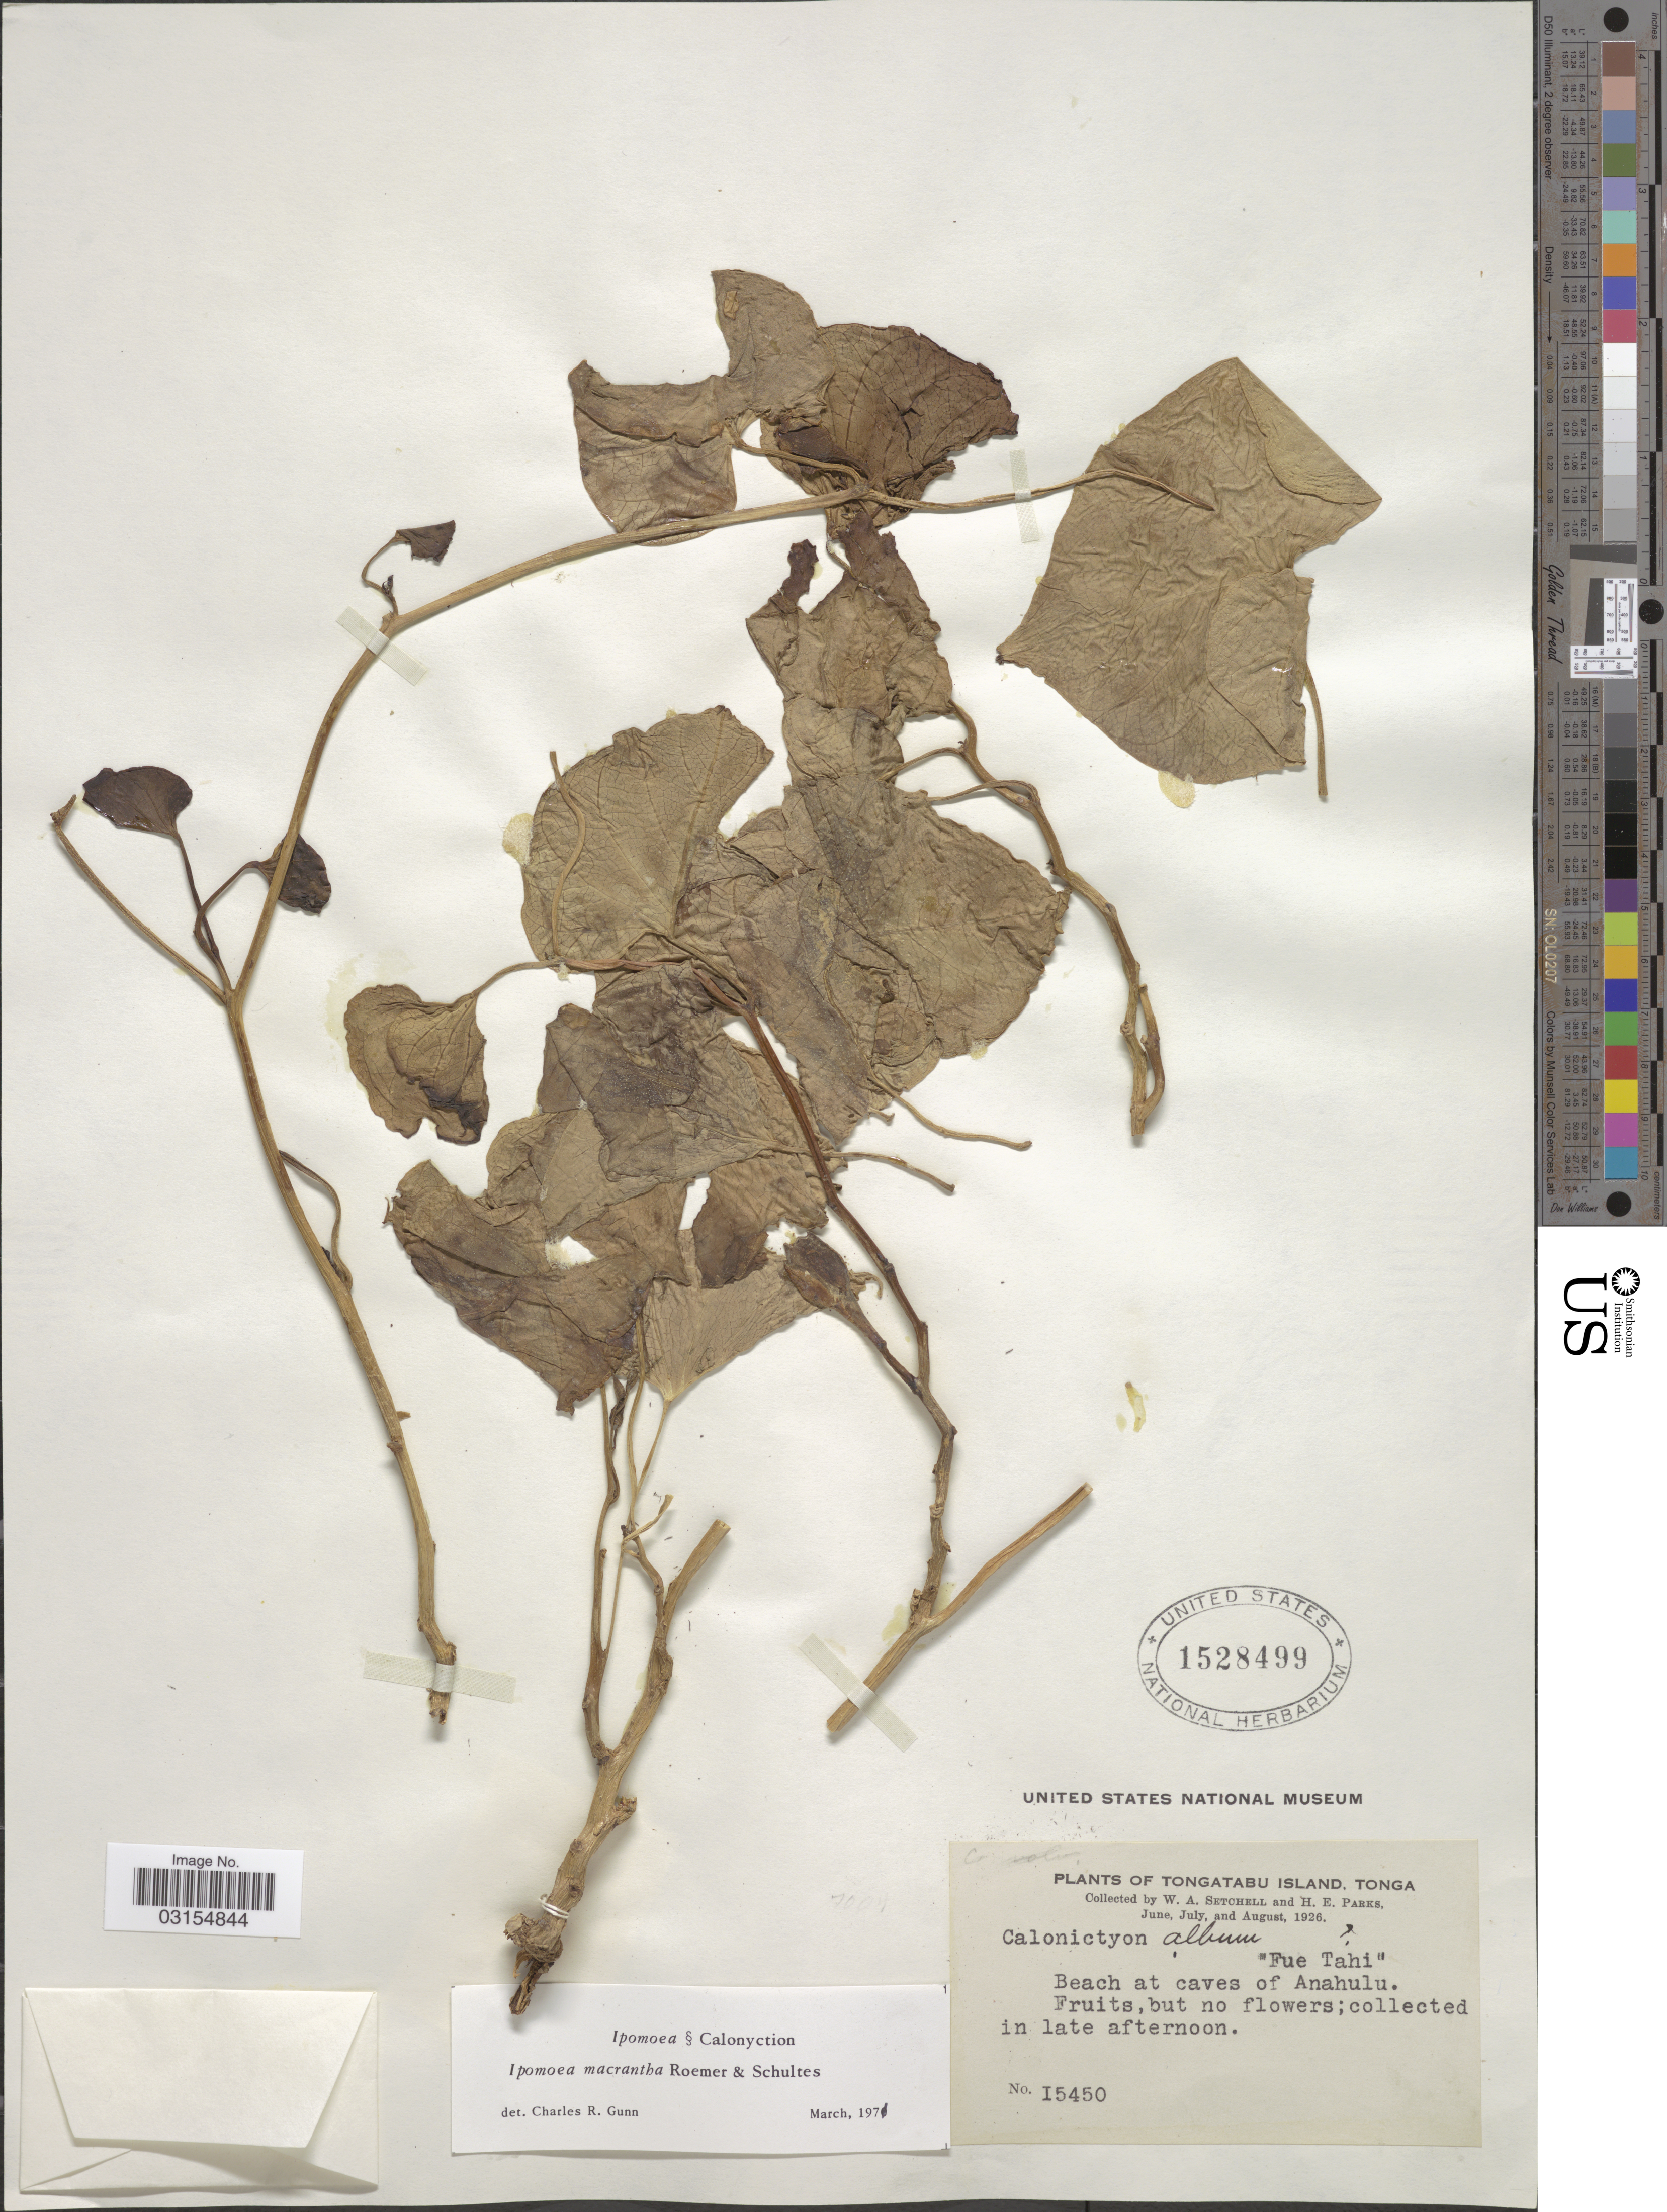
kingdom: Plantae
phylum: Tracheophyta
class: Magnoliopsida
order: Solanales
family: Convolvulaceae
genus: Ipomoea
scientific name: Ipomoea violacea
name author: L.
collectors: W. Setchell & H. E. Parks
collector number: I5450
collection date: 1926-06/1926-08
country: Tonga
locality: Tongatabu Island. Beach at caves of Anahulu.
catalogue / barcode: US 1528499